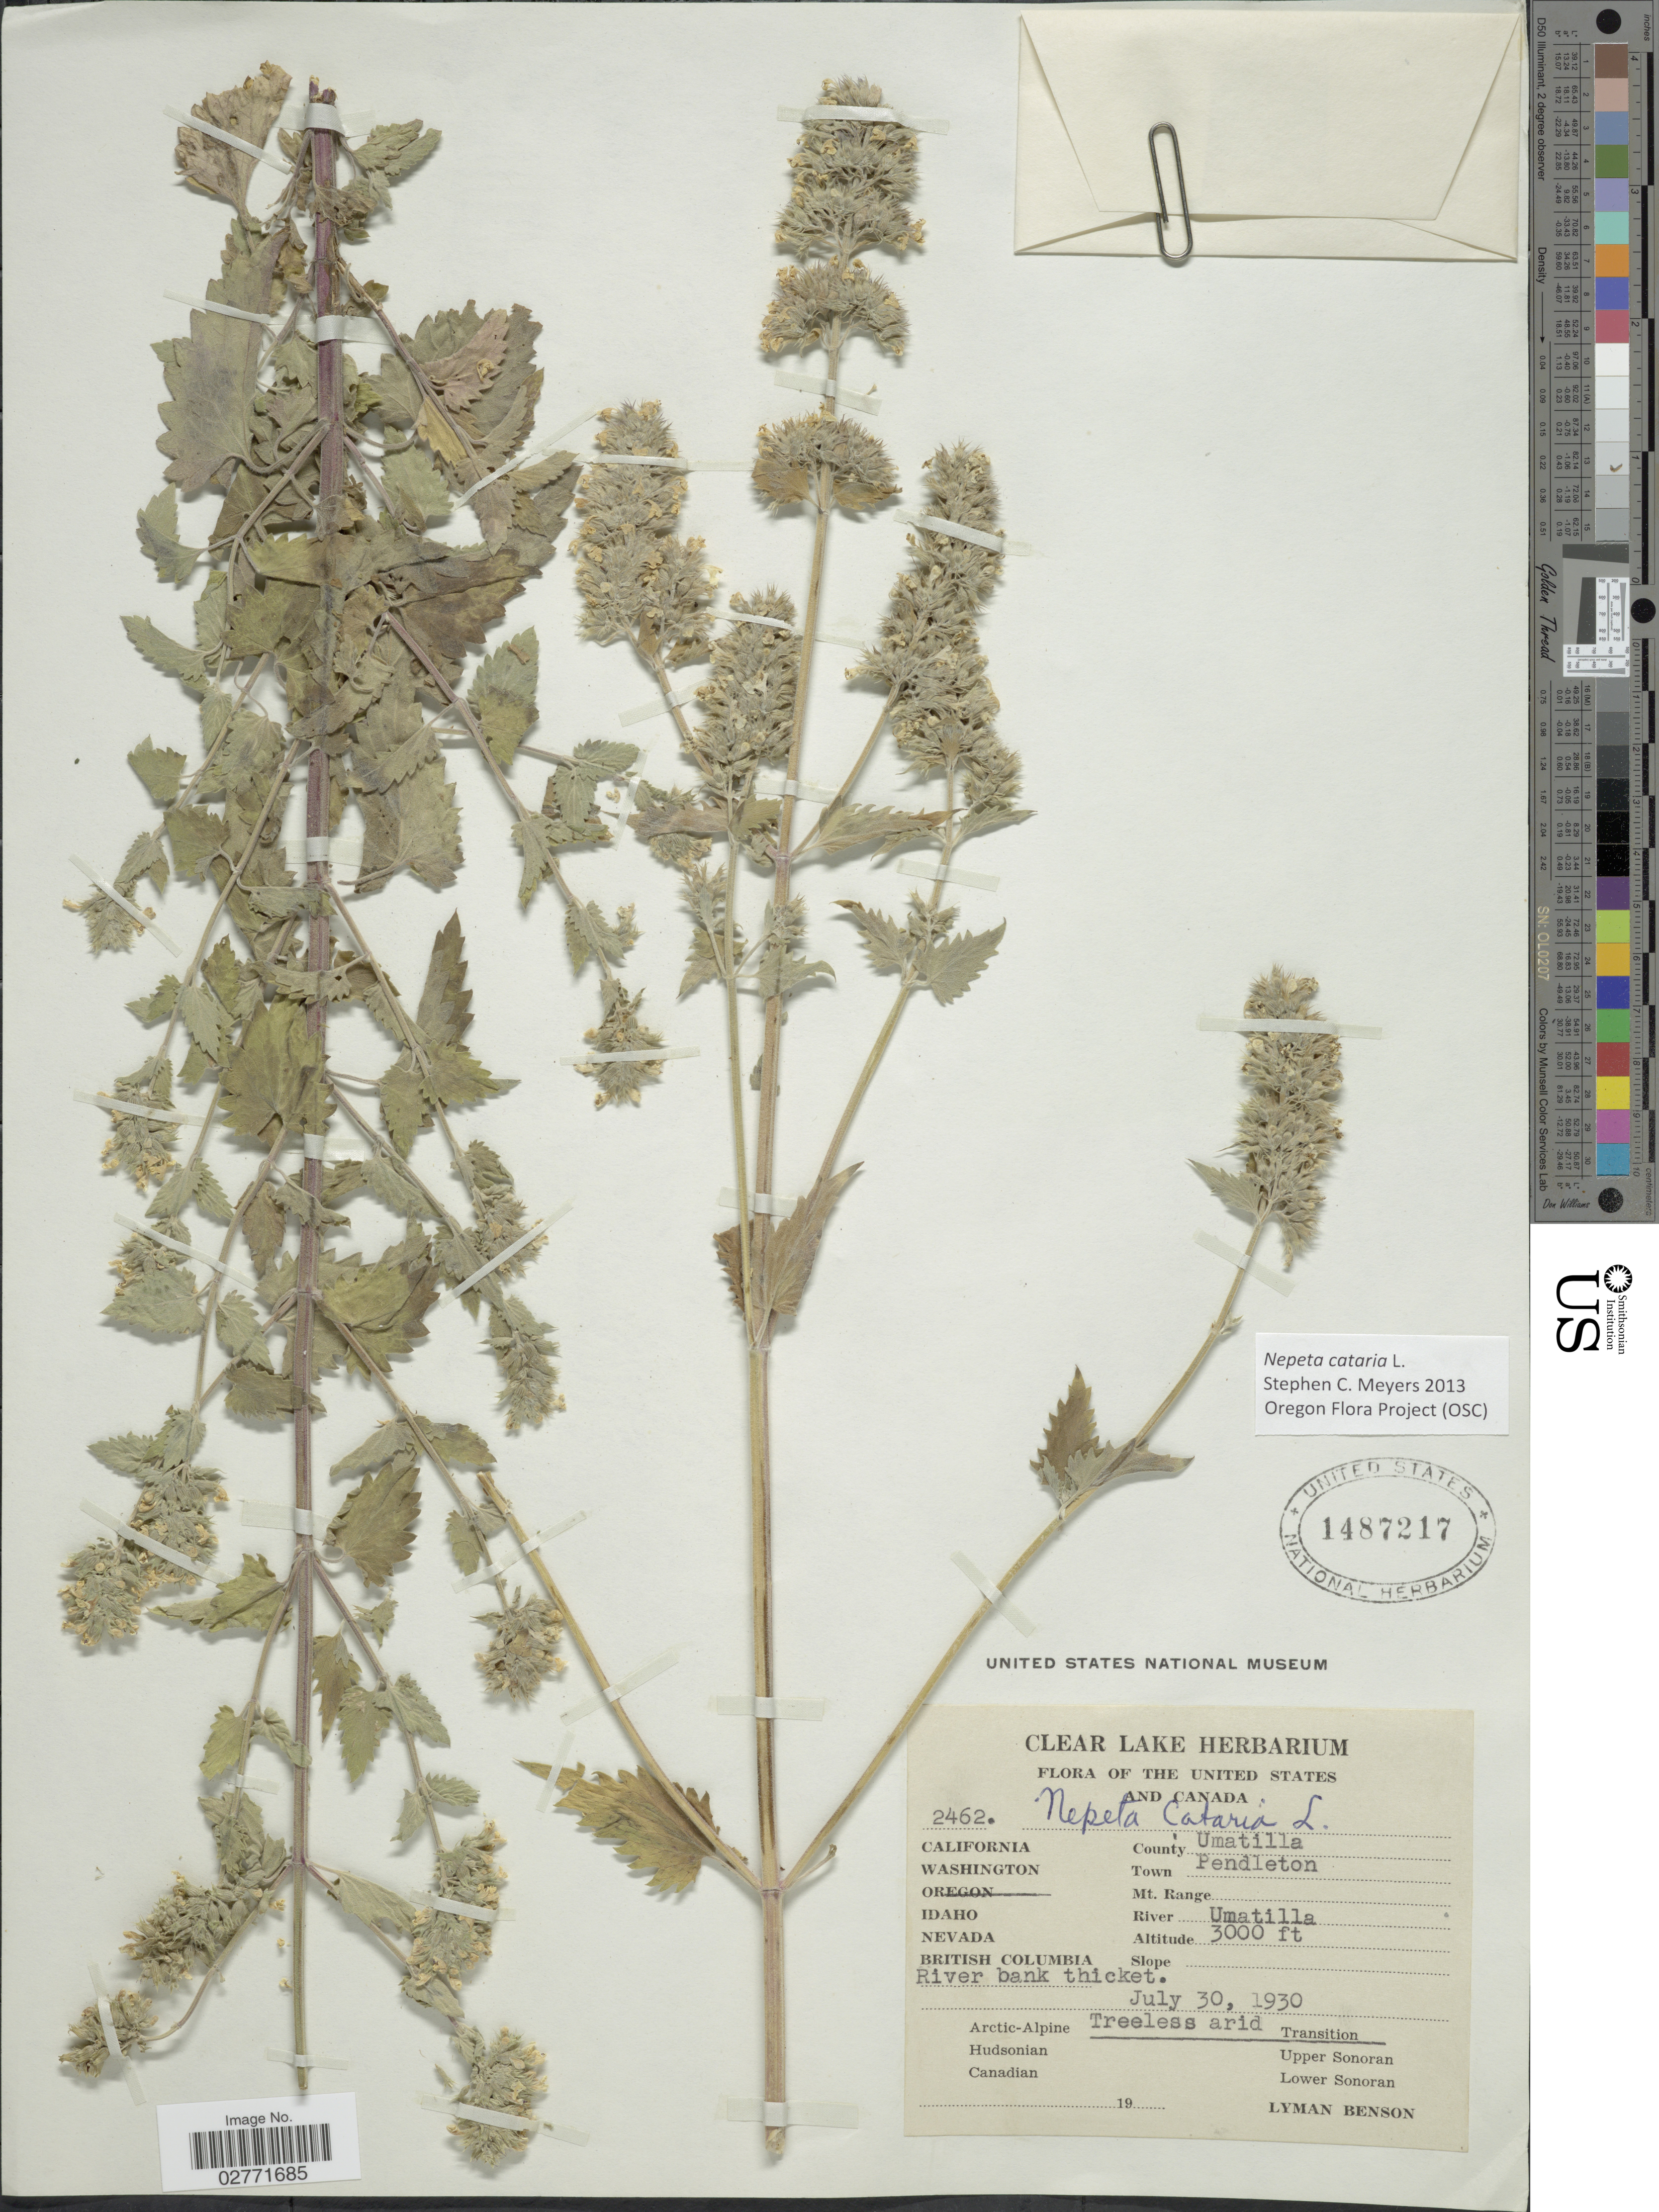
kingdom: Plantae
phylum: Tracheophyta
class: Magnoliopsida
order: Lamiales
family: Lamiaceae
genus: Nepeta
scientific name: Nepeta cataria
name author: L.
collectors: L. D. Benson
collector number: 2462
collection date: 1930-07-30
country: United States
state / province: Oregon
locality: County Umatilla, Town Pendleton, River Umatilla.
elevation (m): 914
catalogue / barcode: US 1487217